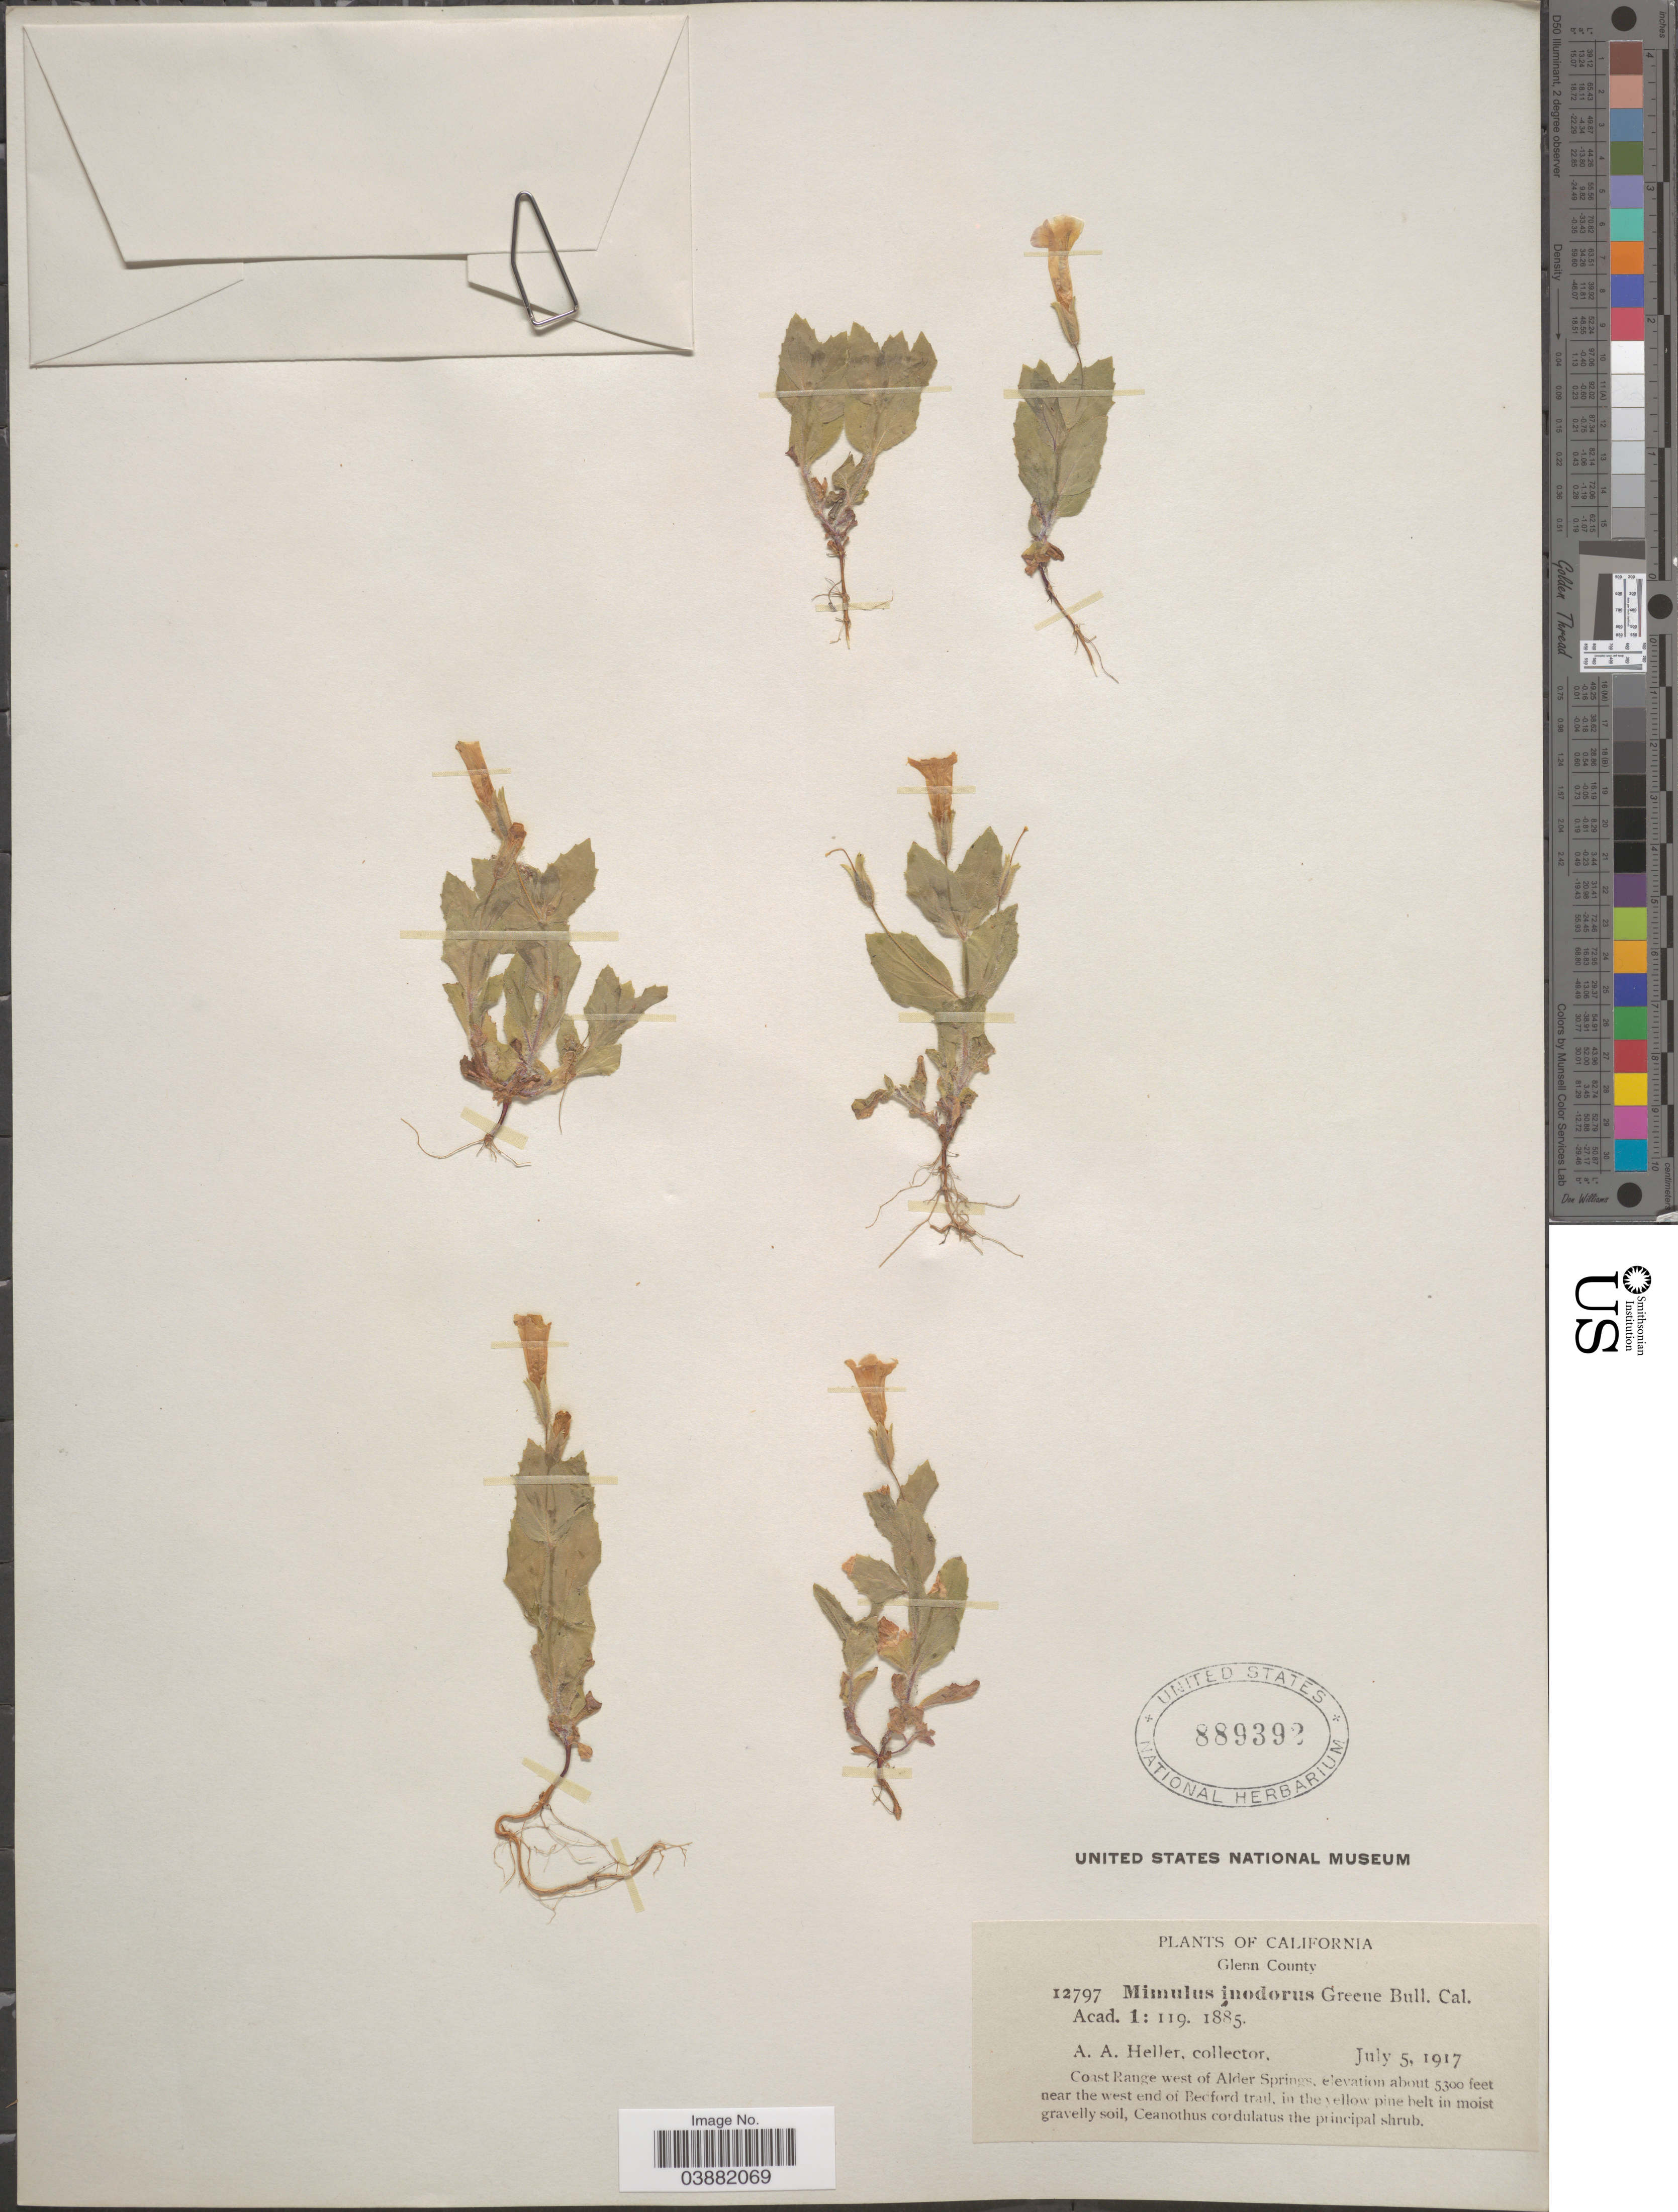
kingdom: Plantae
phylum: Tracheophyta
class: Magnoliopsida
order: Lamiales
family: Phrymaceae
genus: Mimulus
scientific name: Mimulus inodorus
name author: Greene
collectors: A. A. Heller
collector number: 12797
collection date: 1917-07-05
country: United States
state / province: California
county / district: Glenn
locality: Glenn County. Coast Range west of Alder Springs, near the west end of Bedford trail.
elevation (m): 1615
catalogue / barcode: US 889392